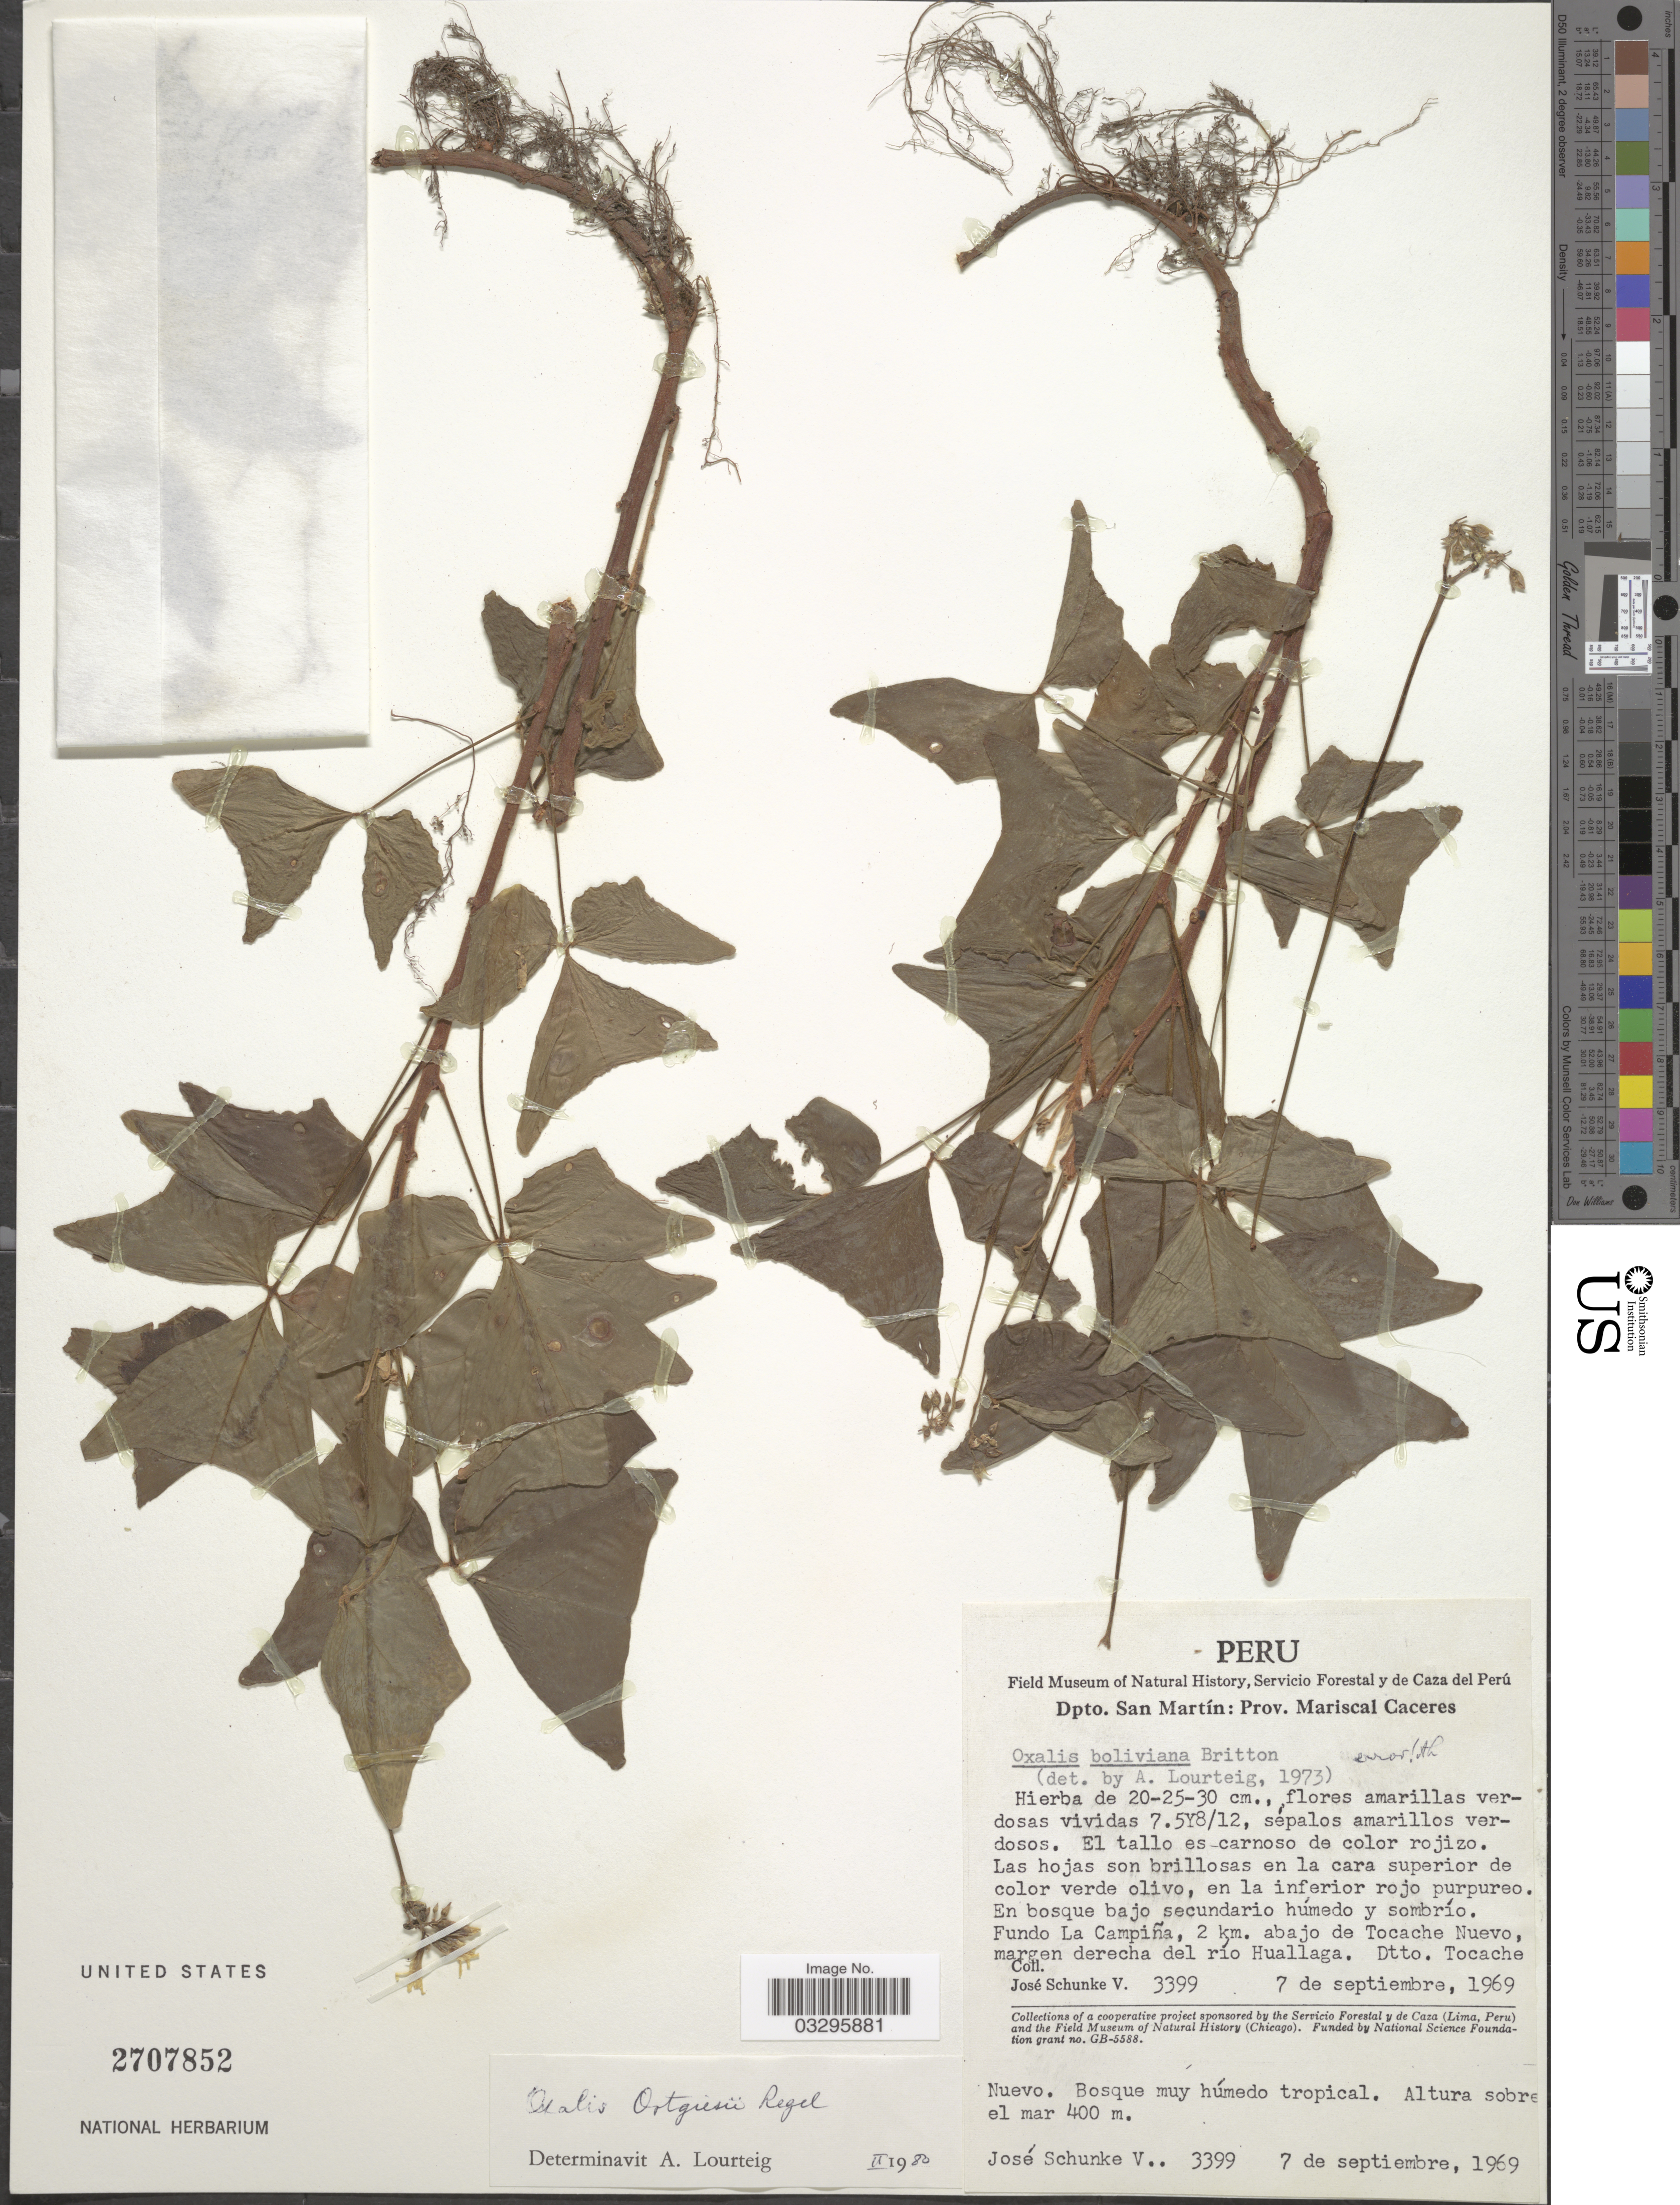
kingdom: Plantae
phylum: Tracheophyta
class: Magnoliopsida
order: Oxalidales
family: Oxalidaceae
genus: Oxalis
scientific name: Oxalis ortgiesii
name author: Regel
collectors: J. Schunke Vigo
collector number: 3399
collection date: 1969-09-07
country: Peru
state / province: San Martín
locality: Dpto. San Martín: Prov. Mariscal Caceres. Fundo La Campiña, 2 km. abajo de Tocache Nuevo, margen derecha del río Huallaga, Dtto. Tocache.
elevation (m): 400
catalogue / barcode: US 2707852